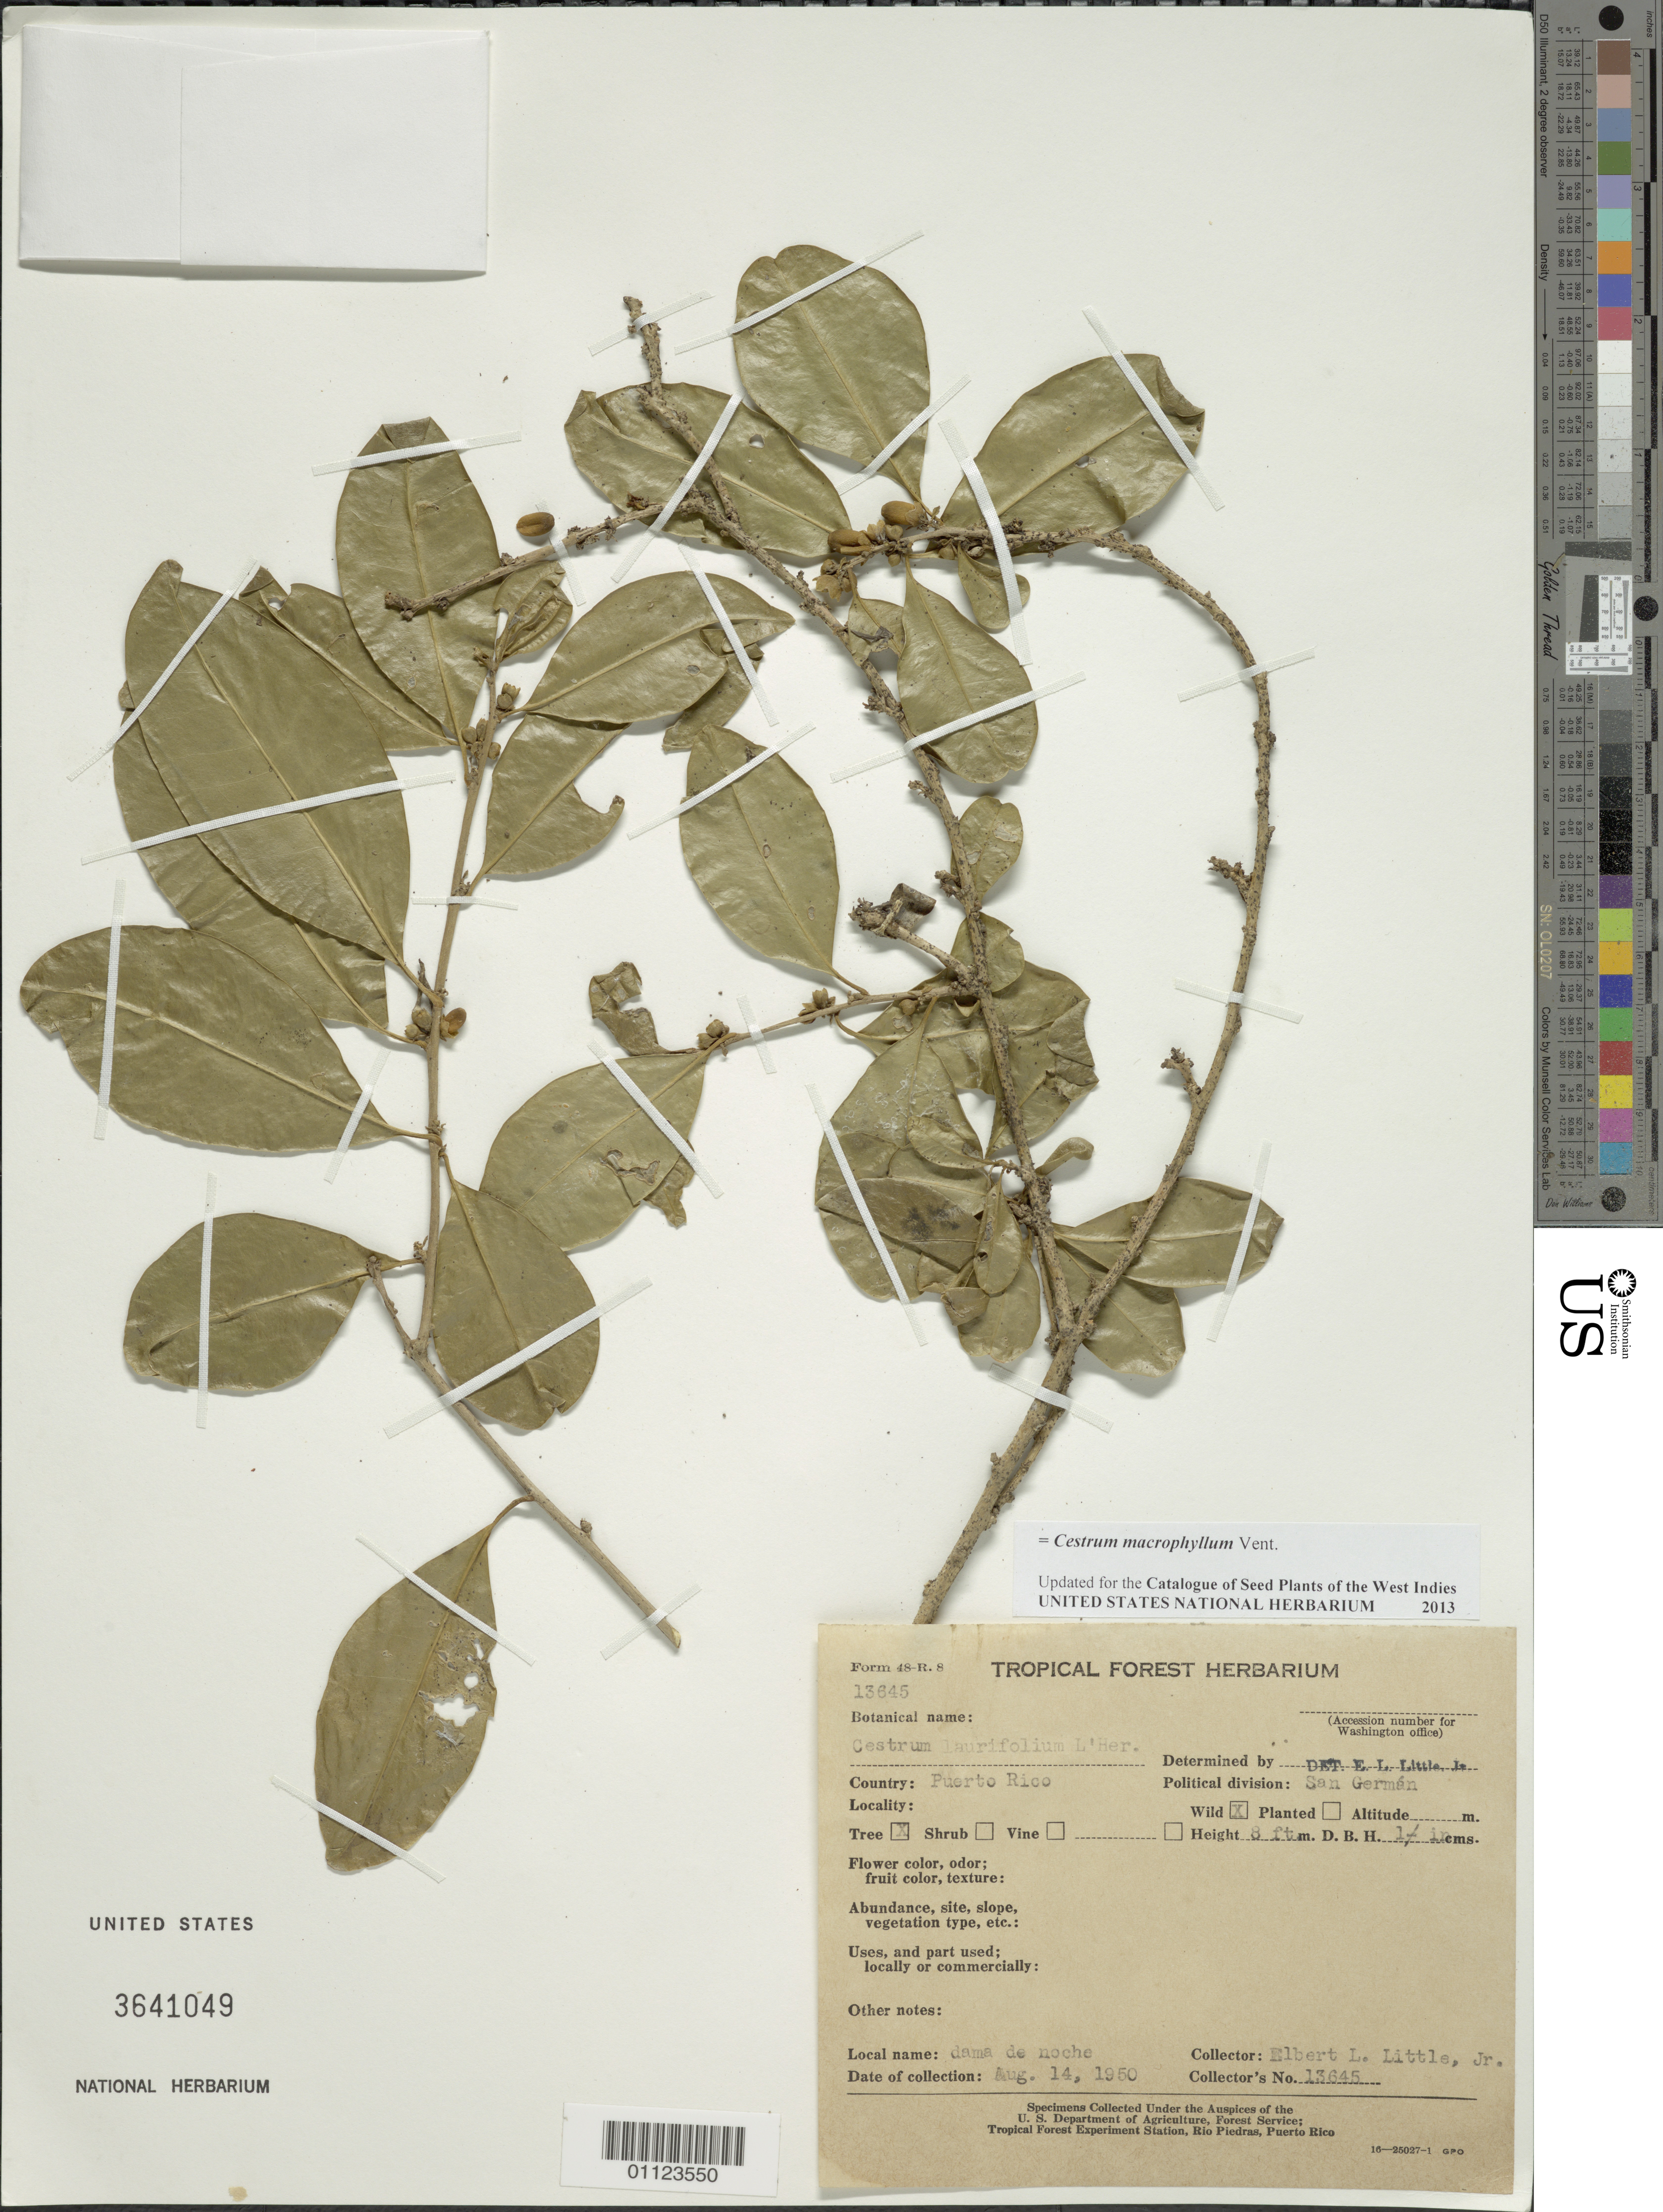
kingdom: Plantae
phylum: Tracheophyta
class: Magnoliopsida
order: Solanales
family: Solanaceae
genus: Cestrum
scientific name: Cestrum macrophyllum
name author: Vent.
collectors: E. L. Little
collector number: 13645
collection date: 1950-08-14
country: Puerto Rico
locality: San Germán.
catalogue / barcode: US 3641049